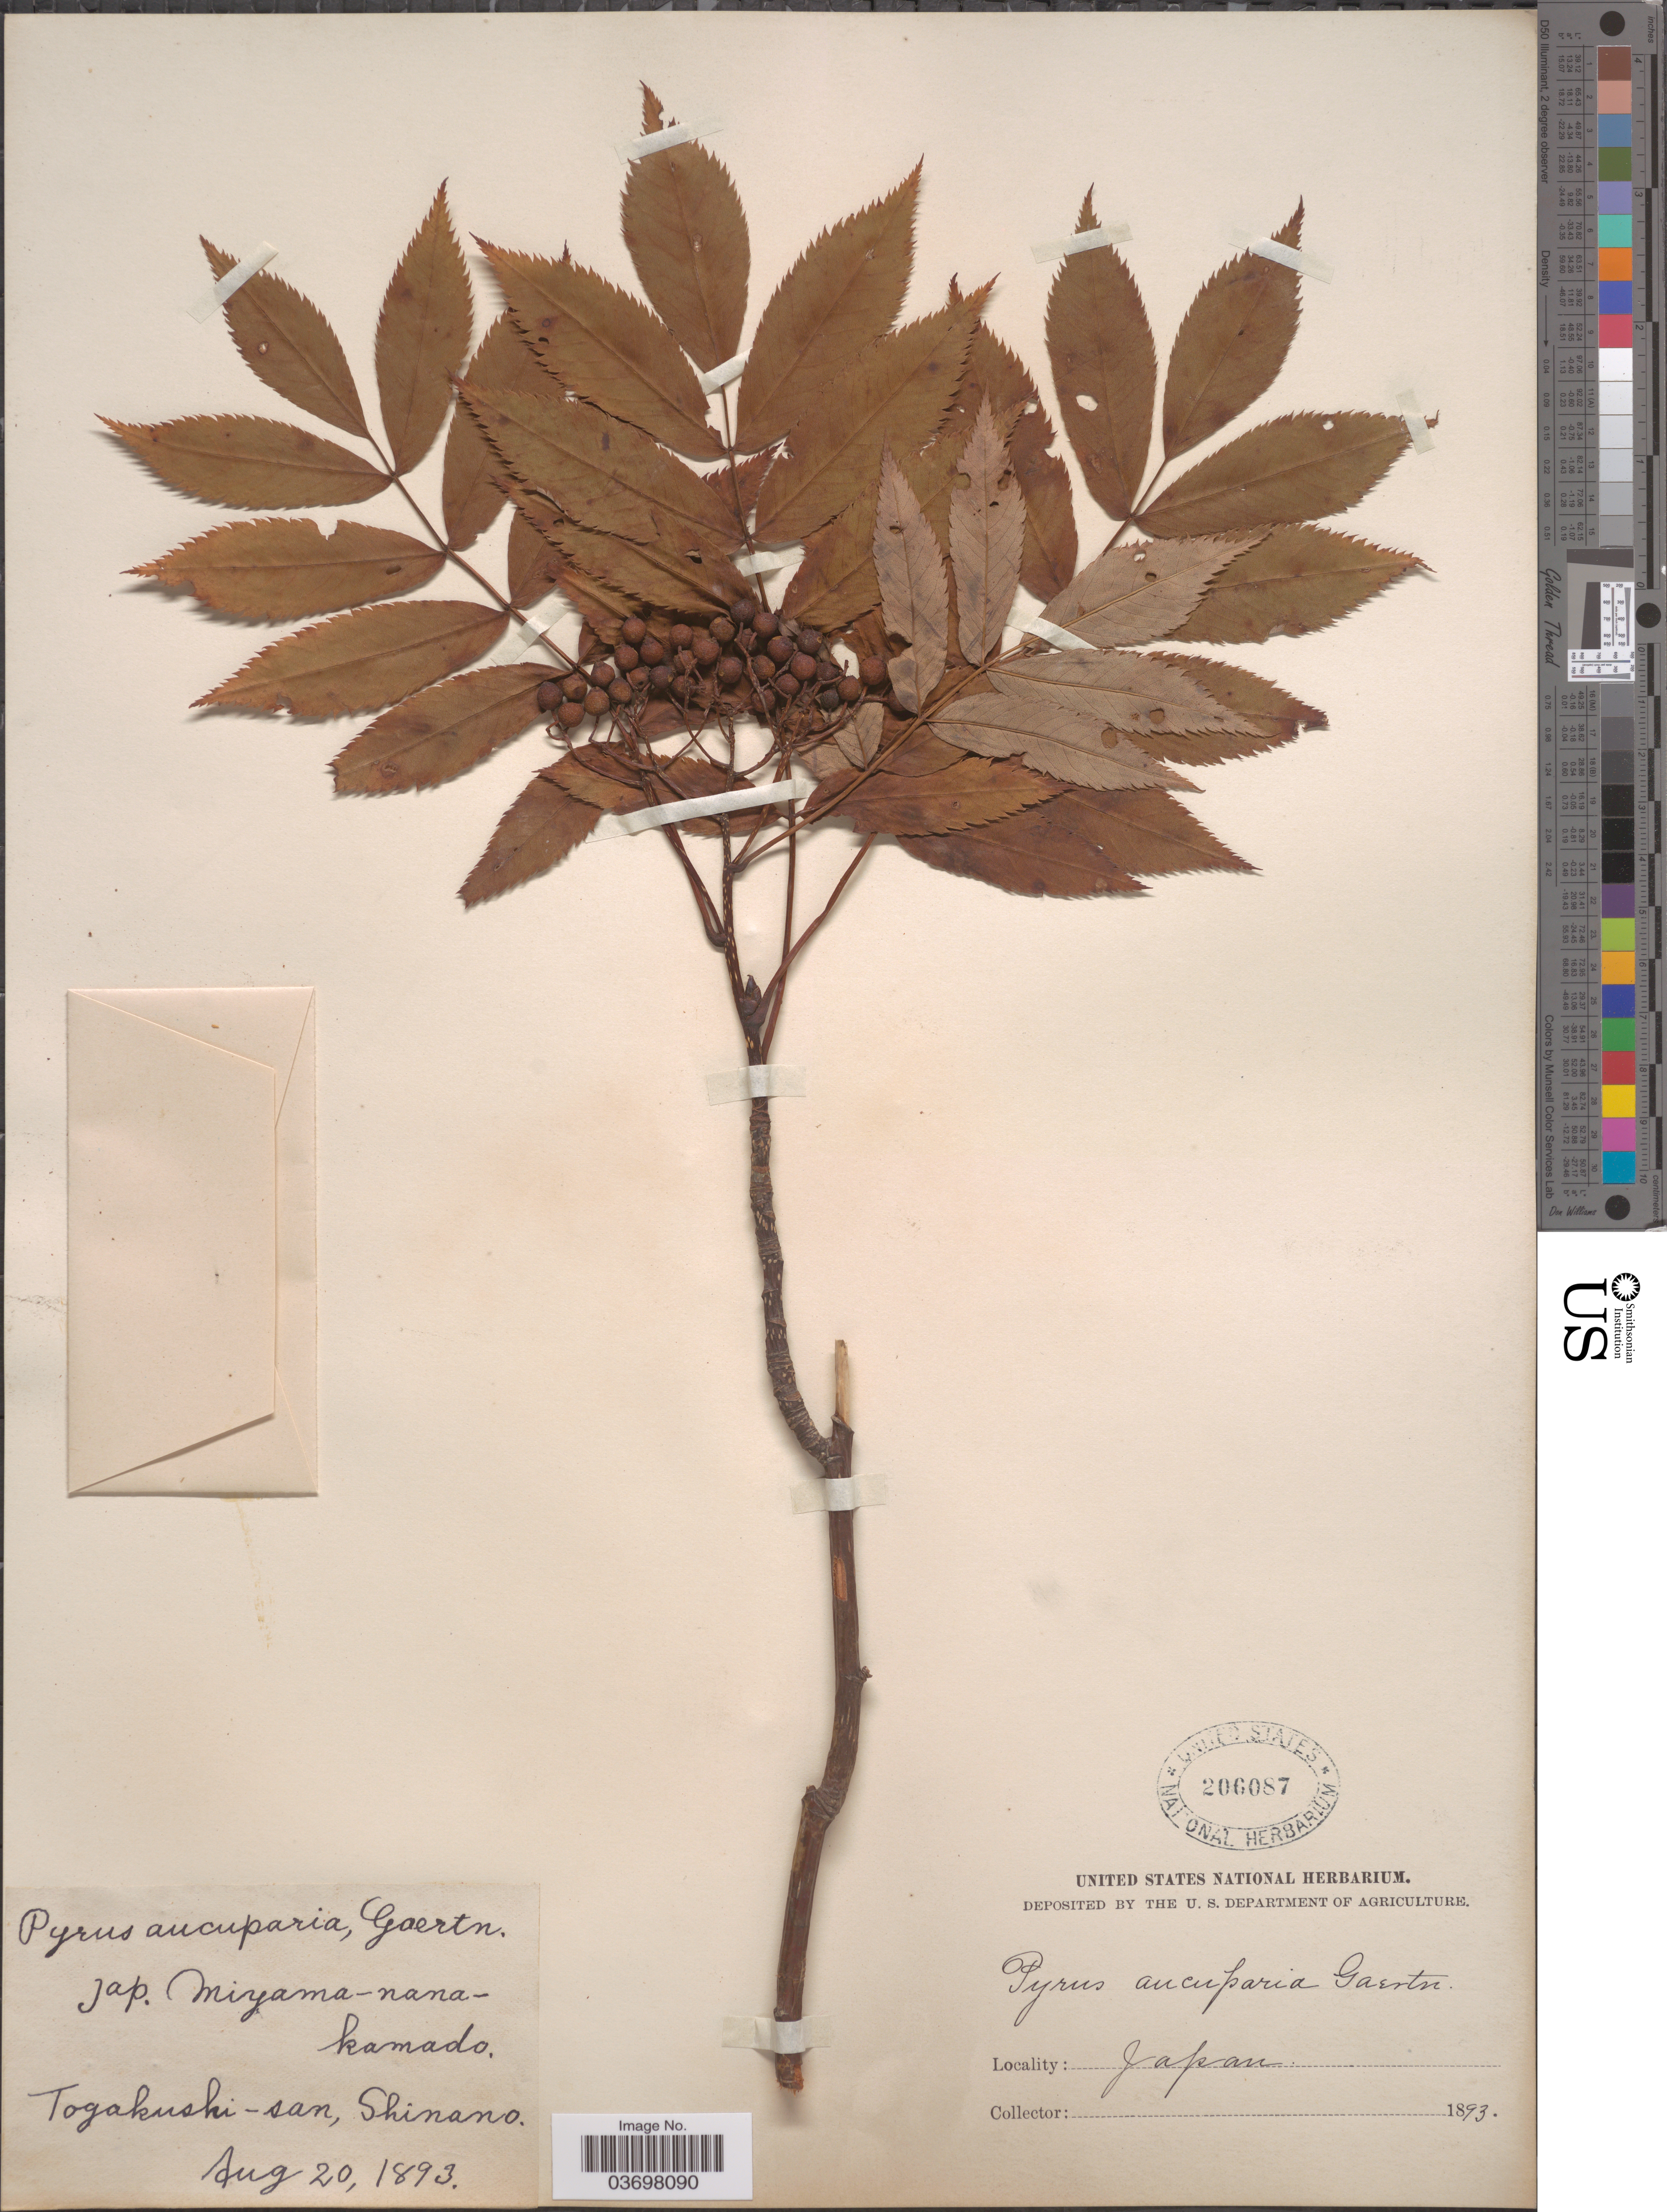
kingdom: Plantae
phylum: Tracheophyta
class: Magnoliopsida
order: Rosales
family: Rosaceae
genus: Sorbus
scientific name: Sorbus aucuparia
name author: L.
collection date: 1893-08-20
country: Japan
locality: Togakushi-san, Shinano.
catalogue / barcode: US 206087